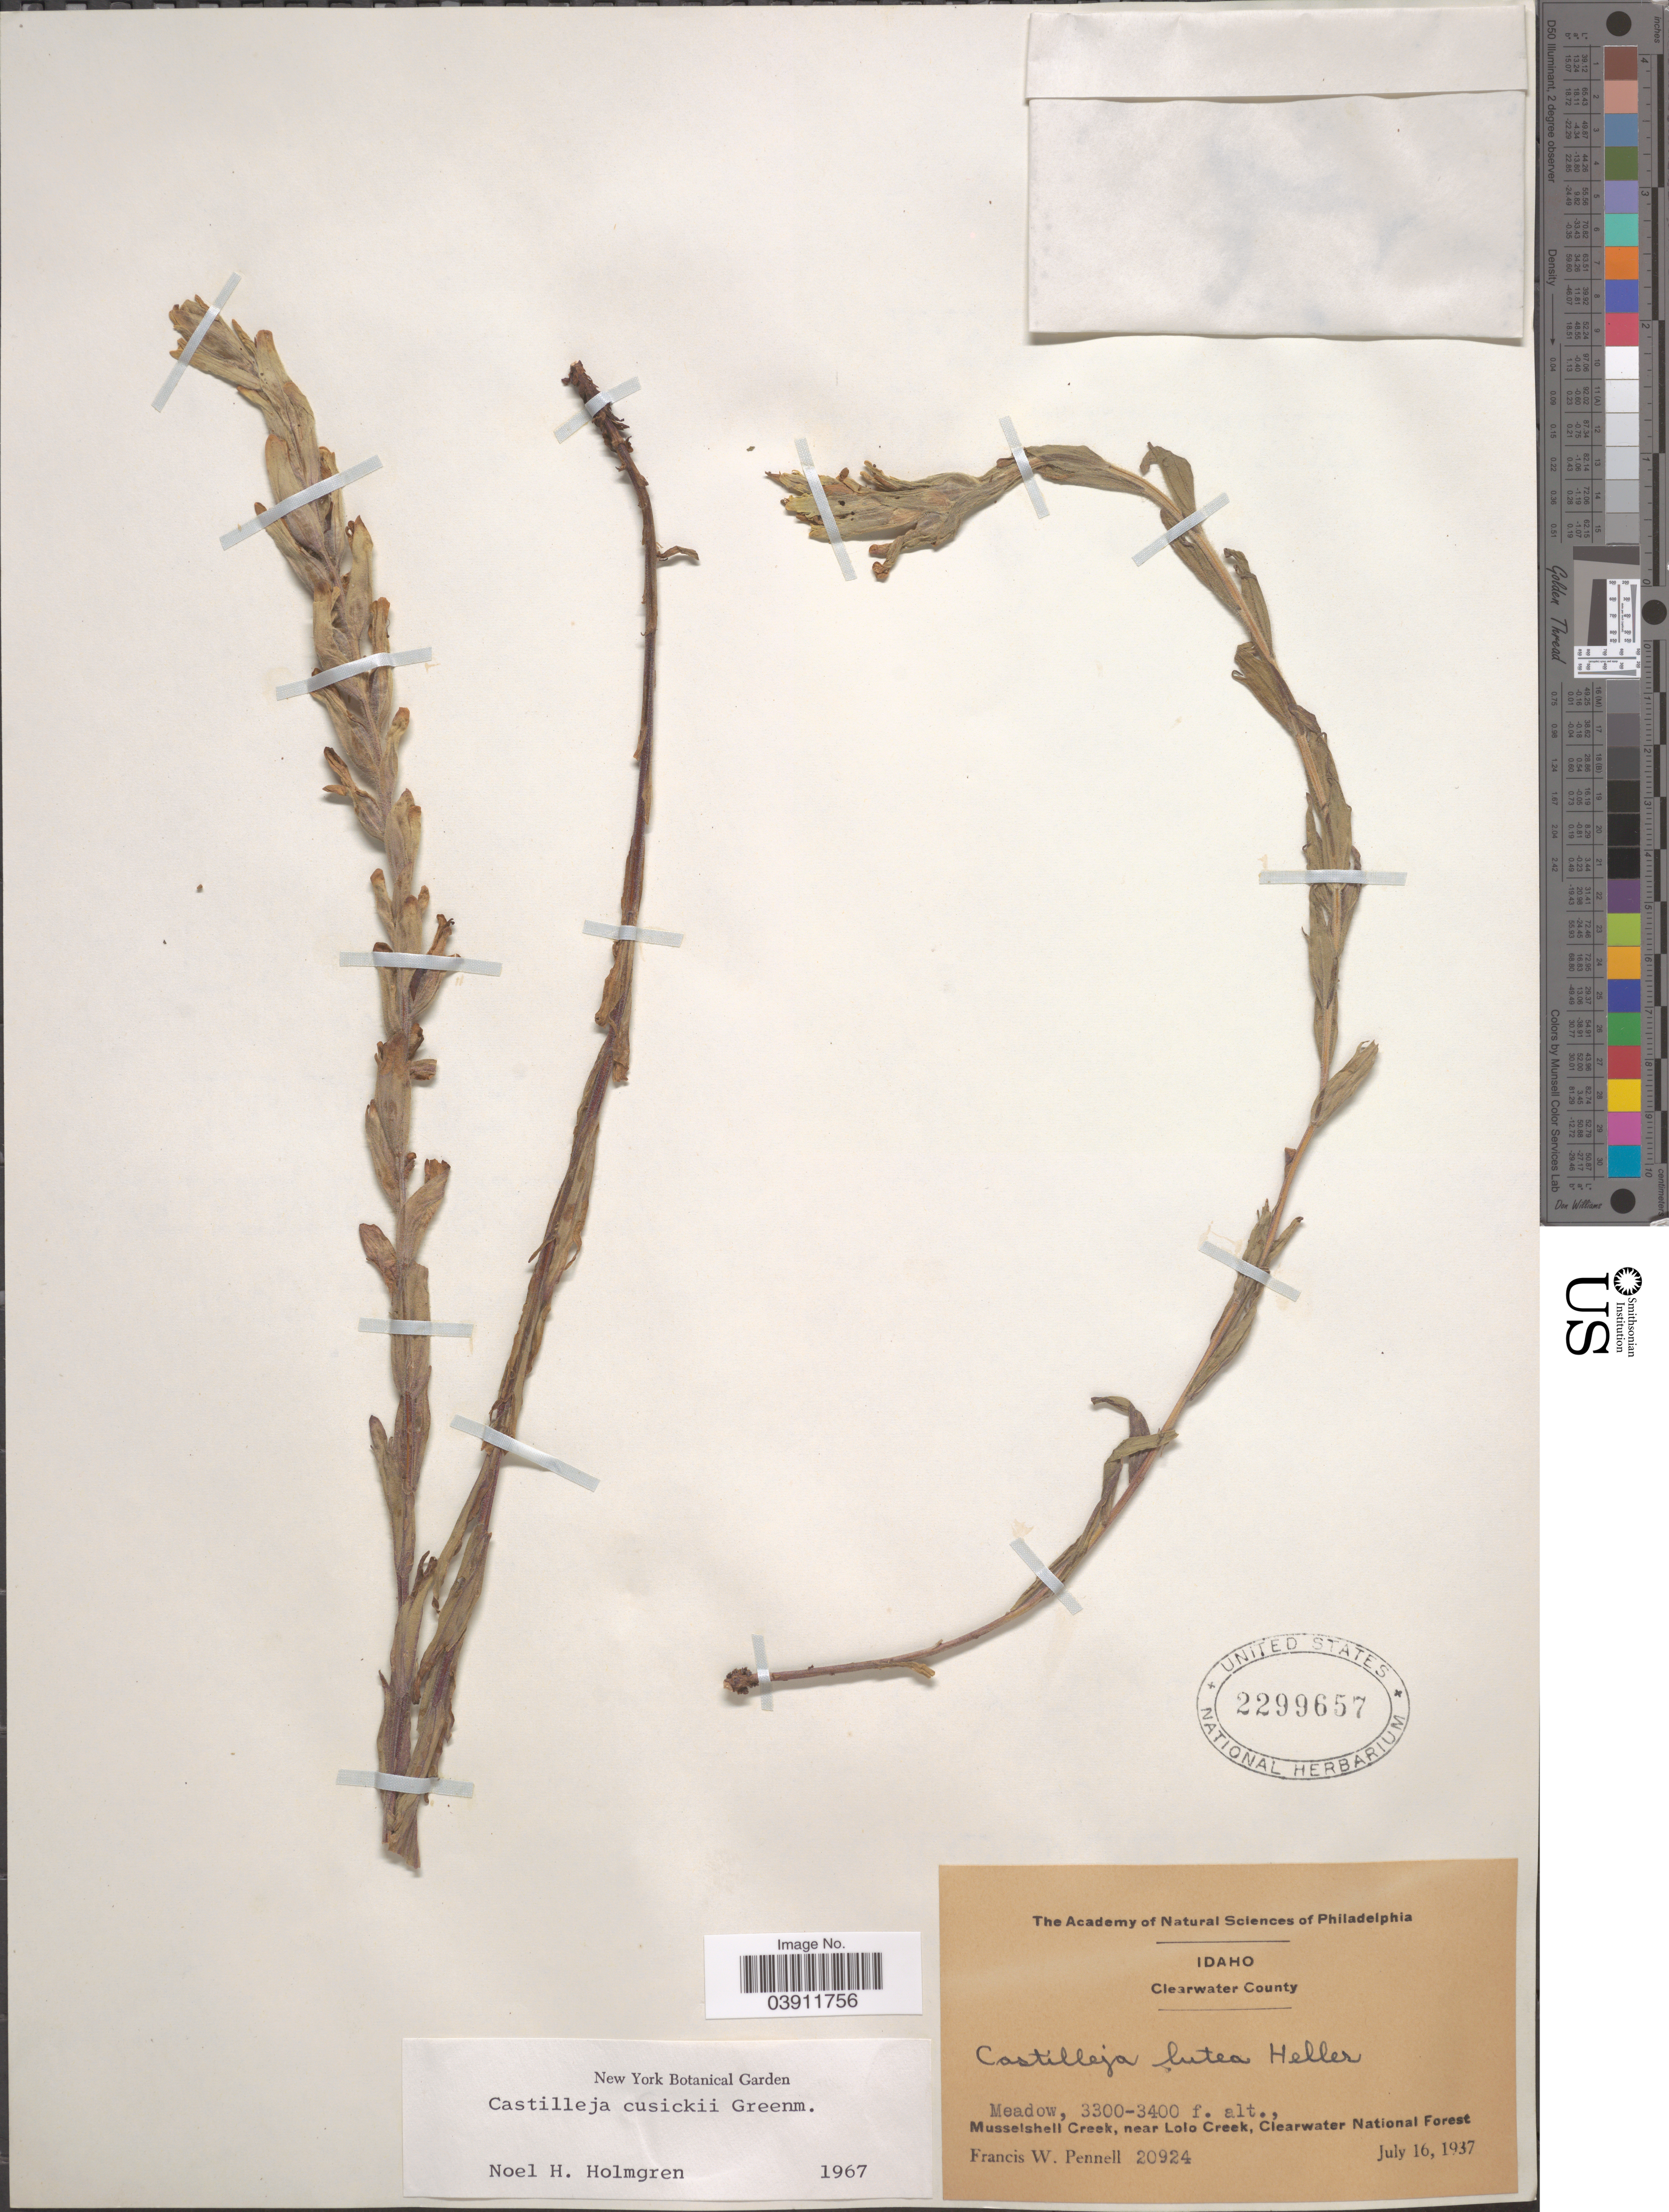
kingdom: Plantae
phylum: Tracheophyta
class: Magnoliopsida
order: Lamiales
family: Orobanchaceae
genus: Castilleja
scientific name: Castilleja cusickii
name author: Greenm.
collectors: F. W. Pennell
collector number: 20924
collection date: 1937-07-16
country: United States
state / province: Idaho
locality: Clearwater County. Musselshell Creek, near Lolo Creek, Clearwater National Forest.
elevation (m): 1006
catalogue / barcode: US 2299657